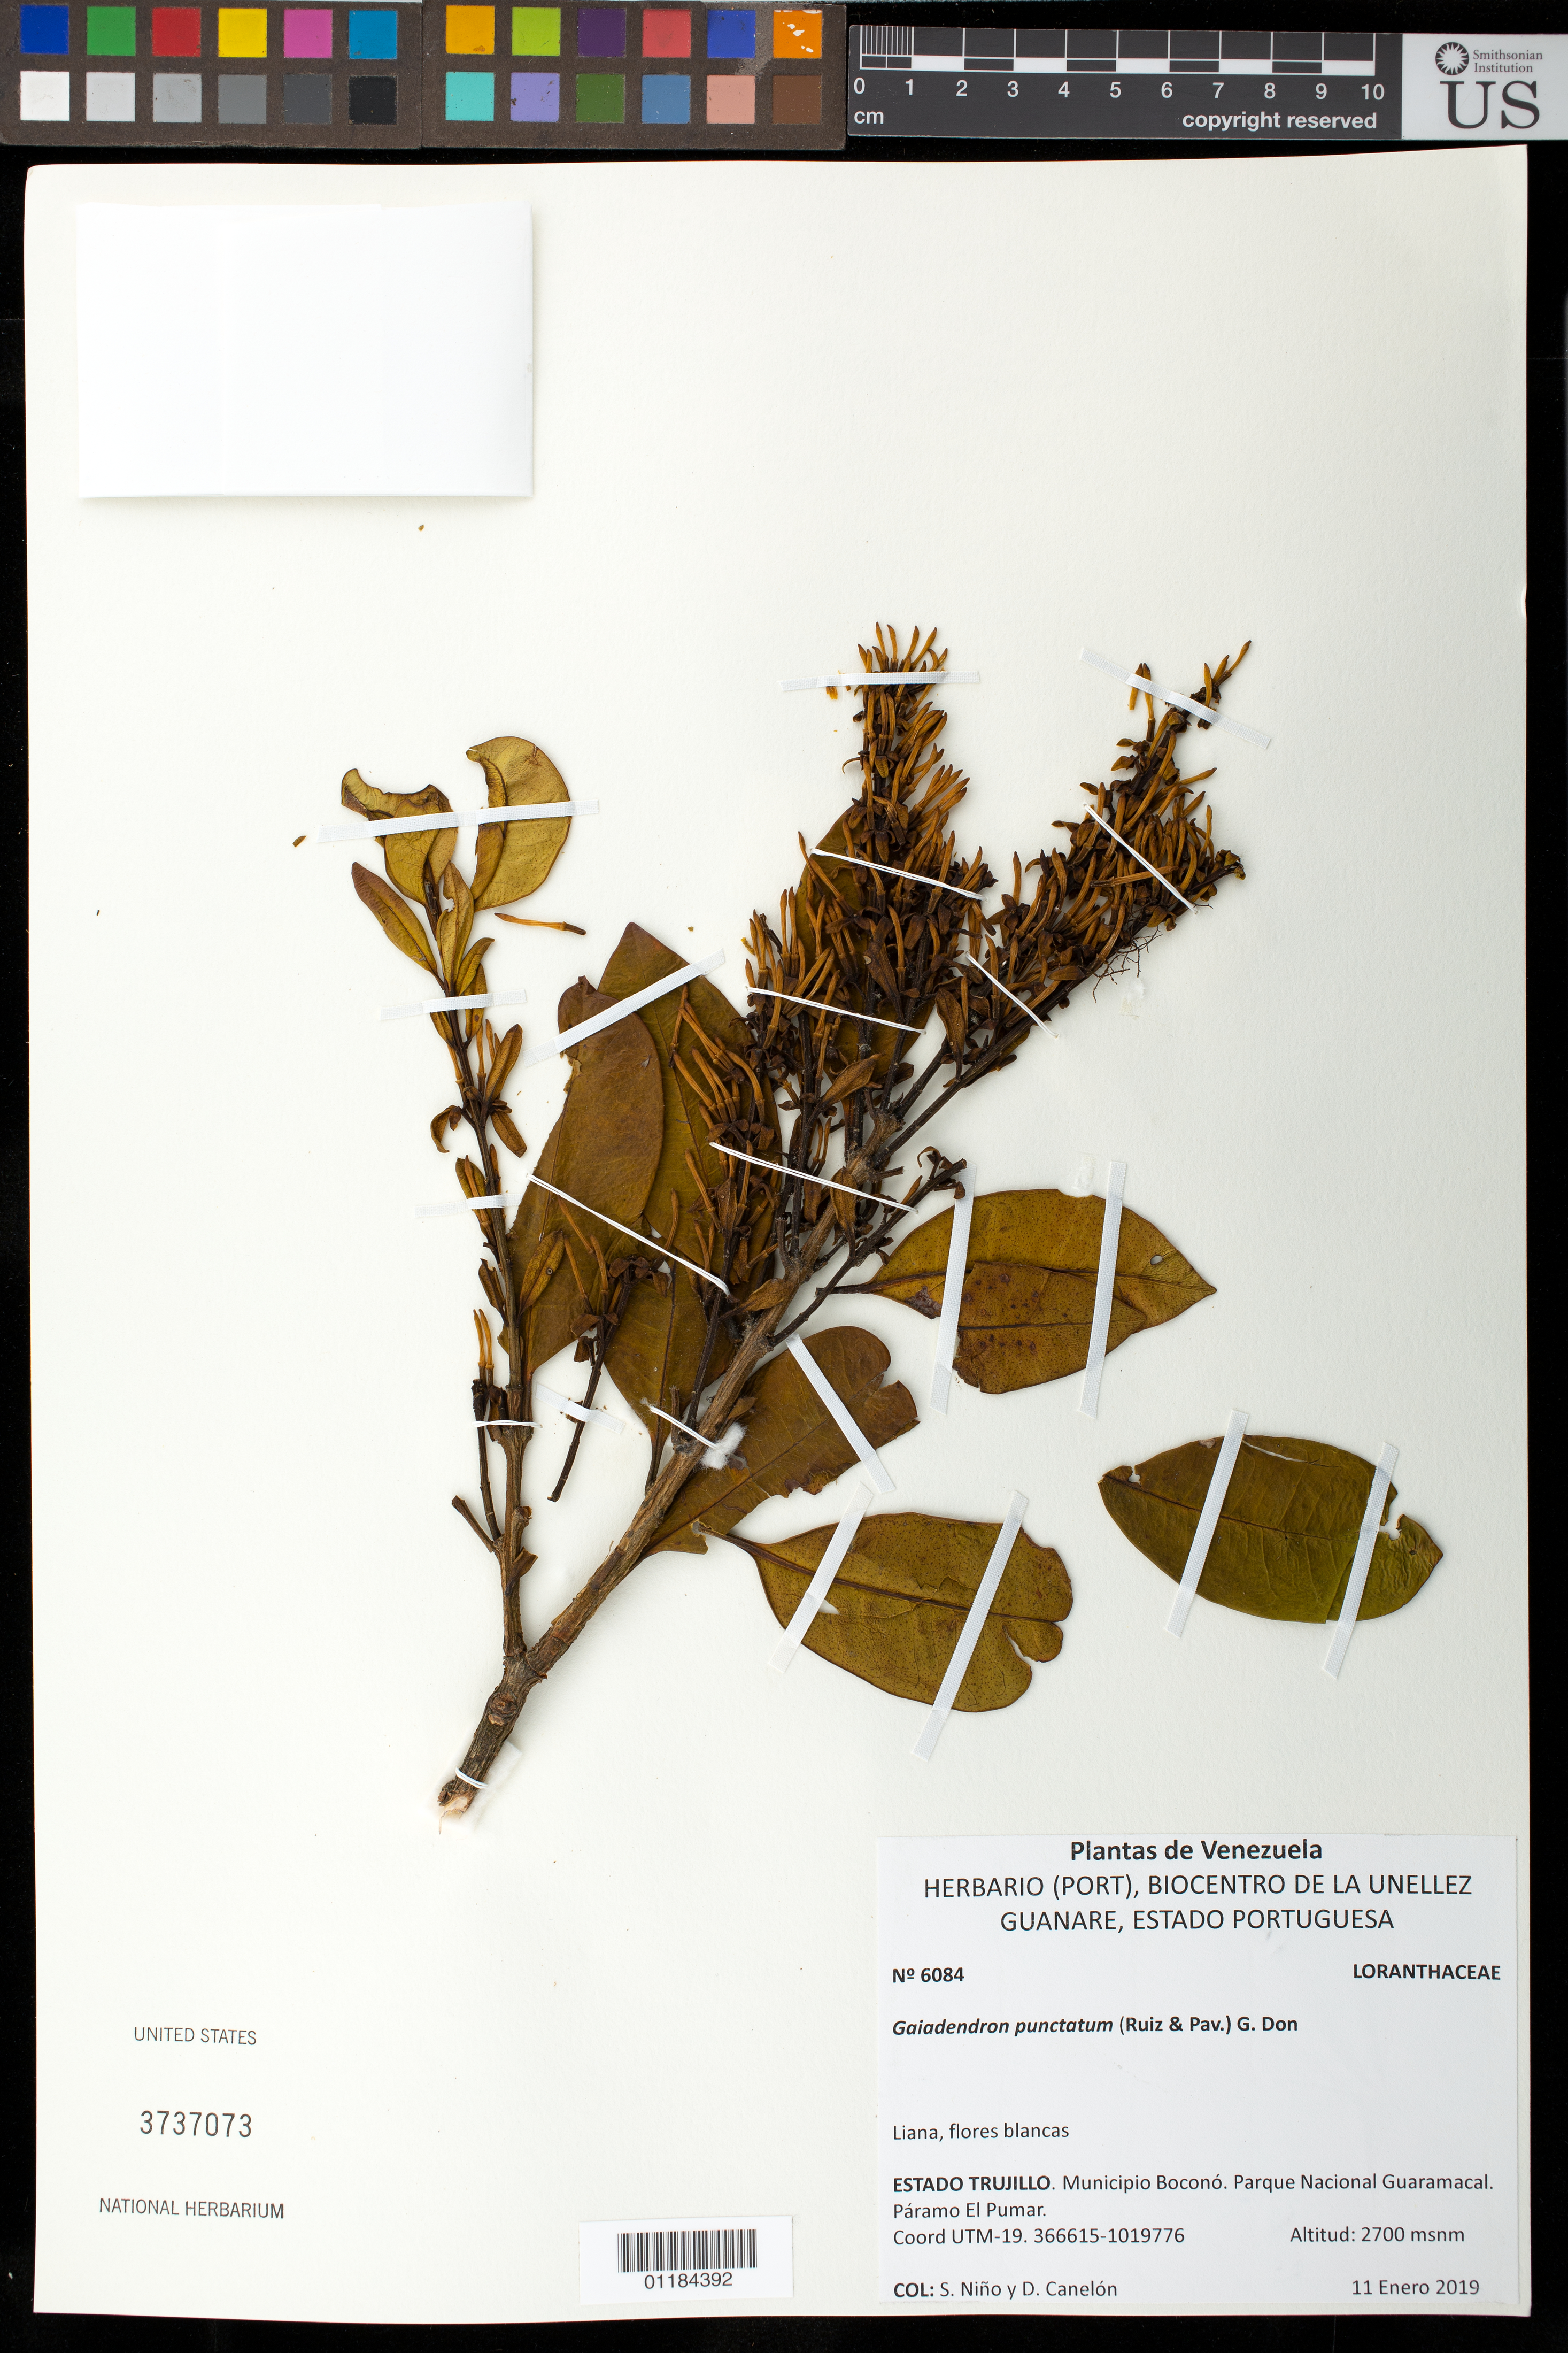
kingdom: Plantae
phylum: Tracheophyta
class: Magnoliopsida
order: Santalales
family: Loranthaceae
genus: Gaiadendron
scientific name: Gaiadendron punctatum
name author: (Ruiz & Pav.) G. Don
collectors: S. M. Niño & D. Canelón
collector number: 6084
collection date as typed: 11 Enero 2019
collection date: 2019-01-11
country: Venezuela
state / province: Trujillo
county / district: Boconó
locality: Parque Nacional Guaramacal. Paramo El Pumar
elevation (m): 2700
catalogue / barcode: US 3737073